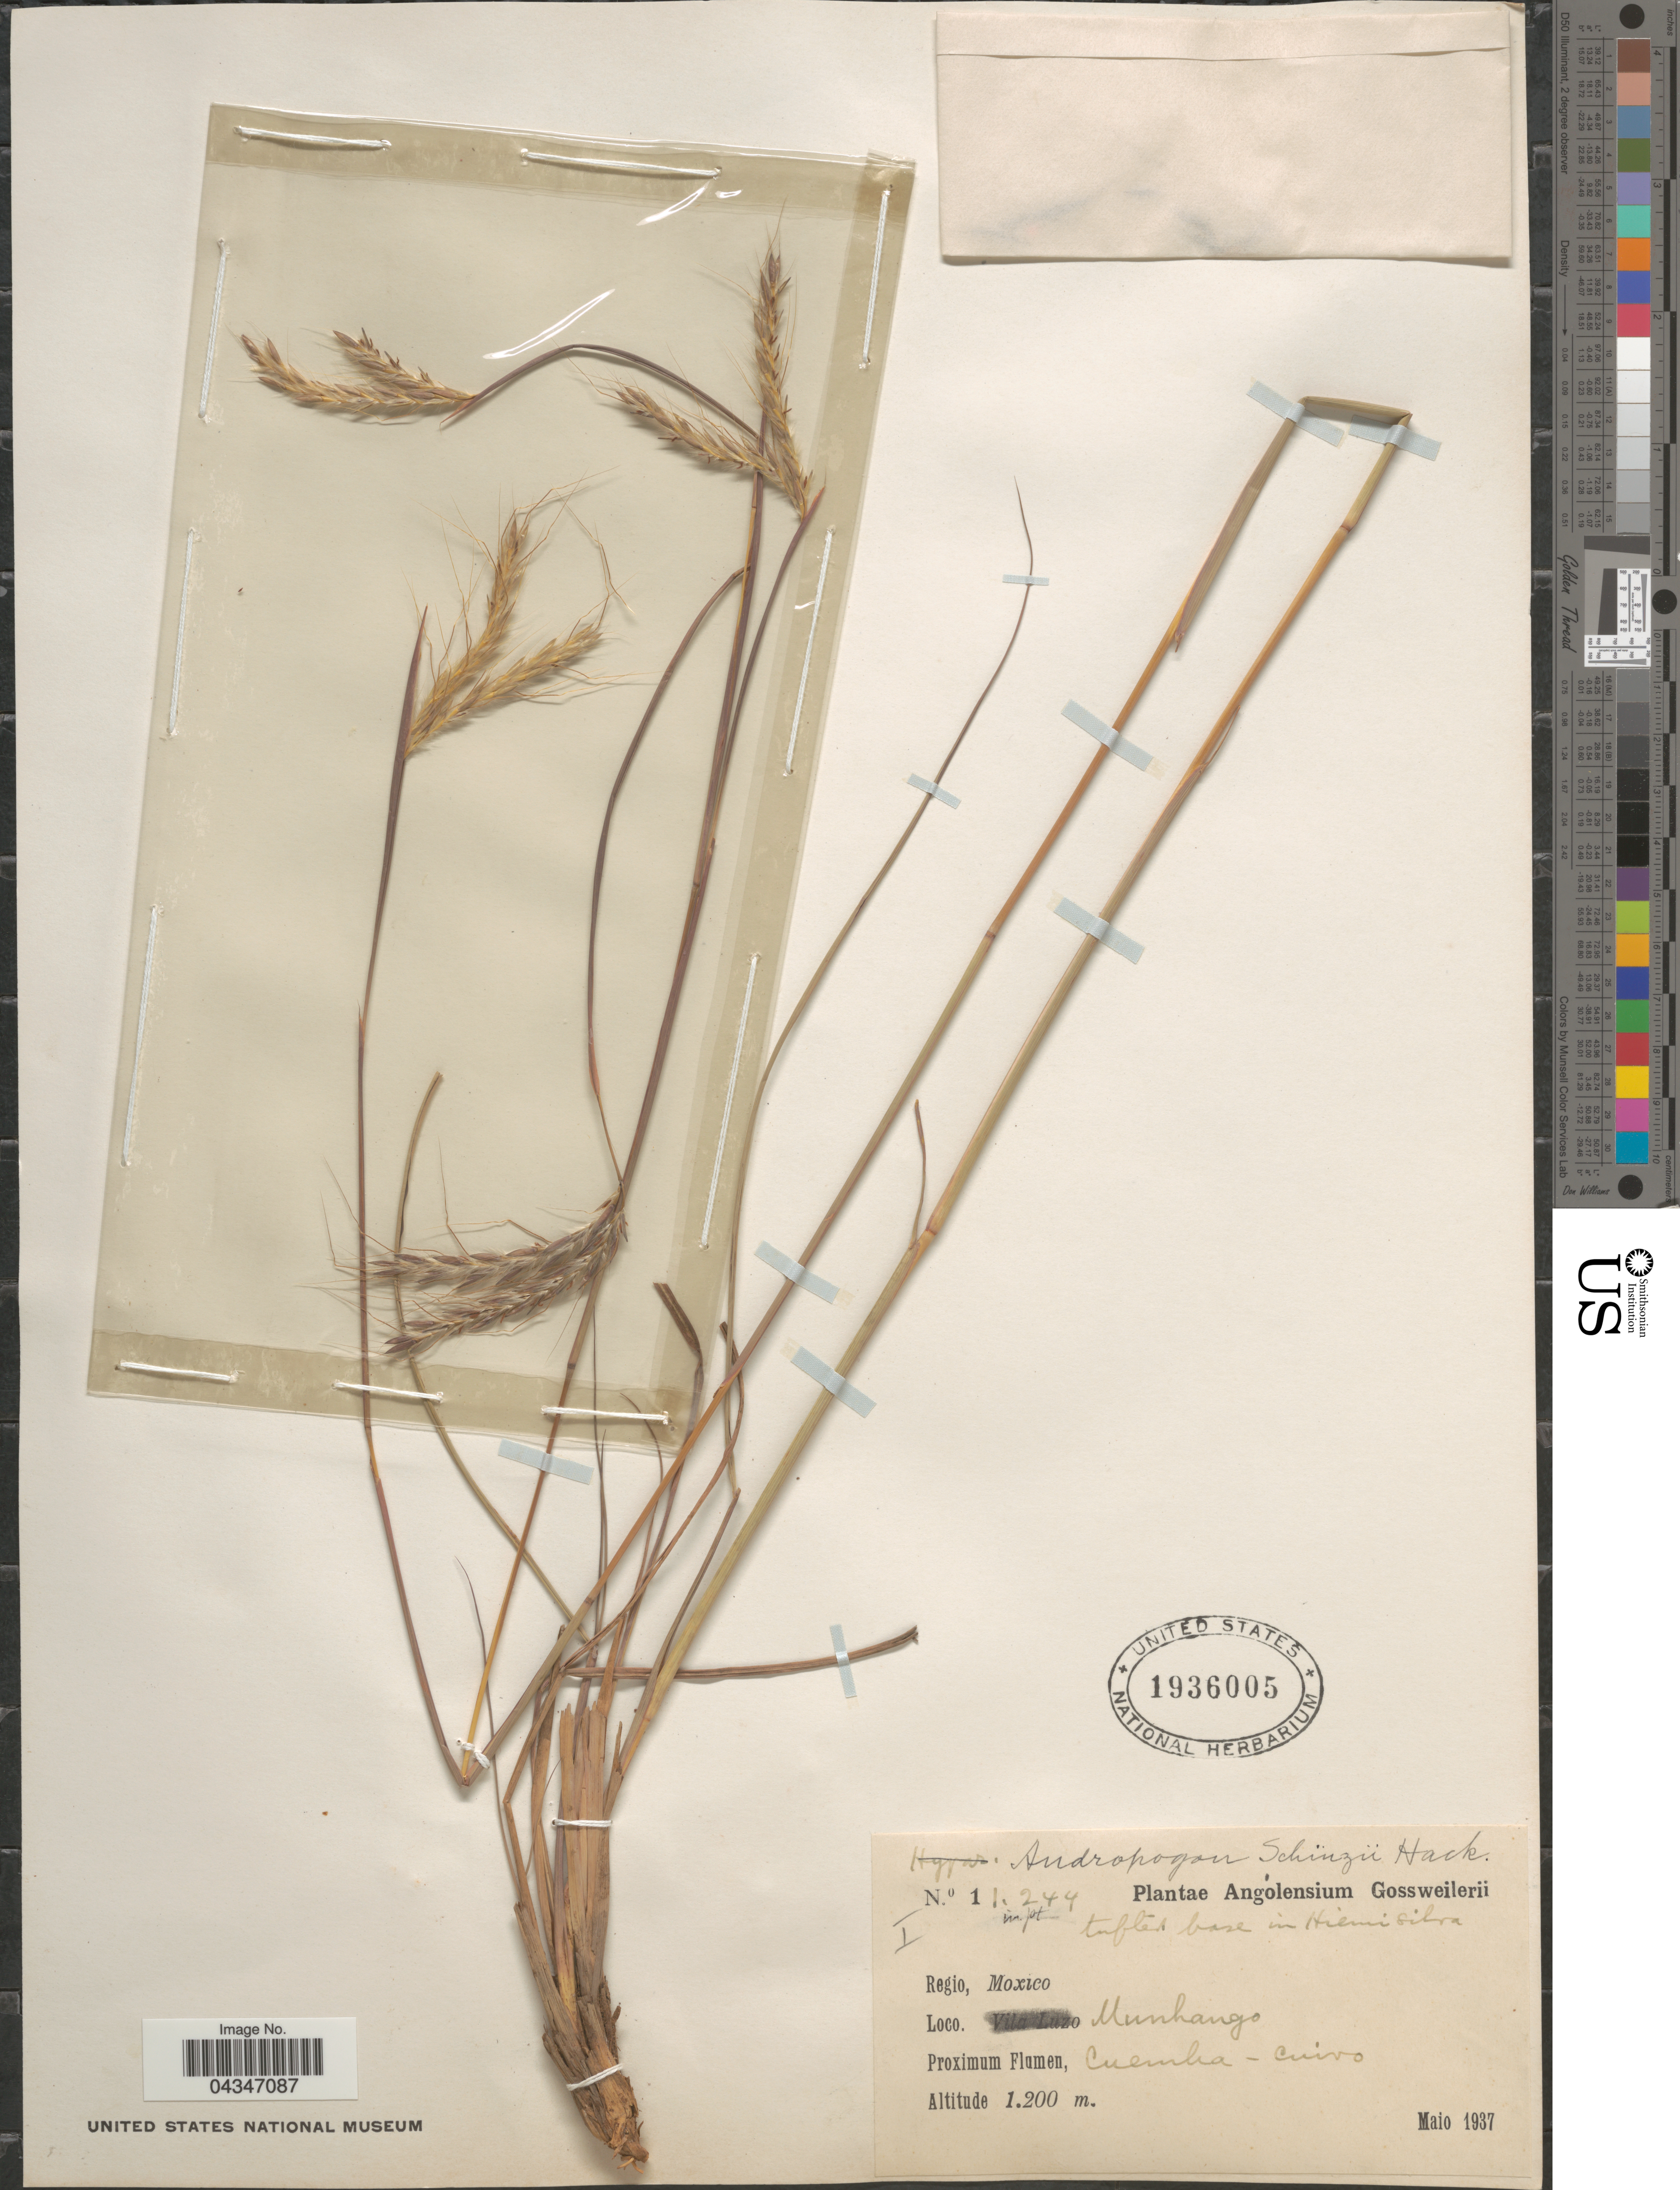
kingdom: Plantae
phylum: Tracheophyta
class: Liliopsida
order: Poales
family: Poaceae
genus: Andropogon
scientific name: Andropogon chinensis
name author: (Nees) Merr.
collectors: -. Gossweiler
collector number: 11244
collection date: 1937-05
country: Angola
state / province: Moxico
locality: Regio, Moxico. Munhango. Proximum Flumen, Cuemba - Cuivo.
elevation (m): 1200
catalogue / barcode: US 1936005